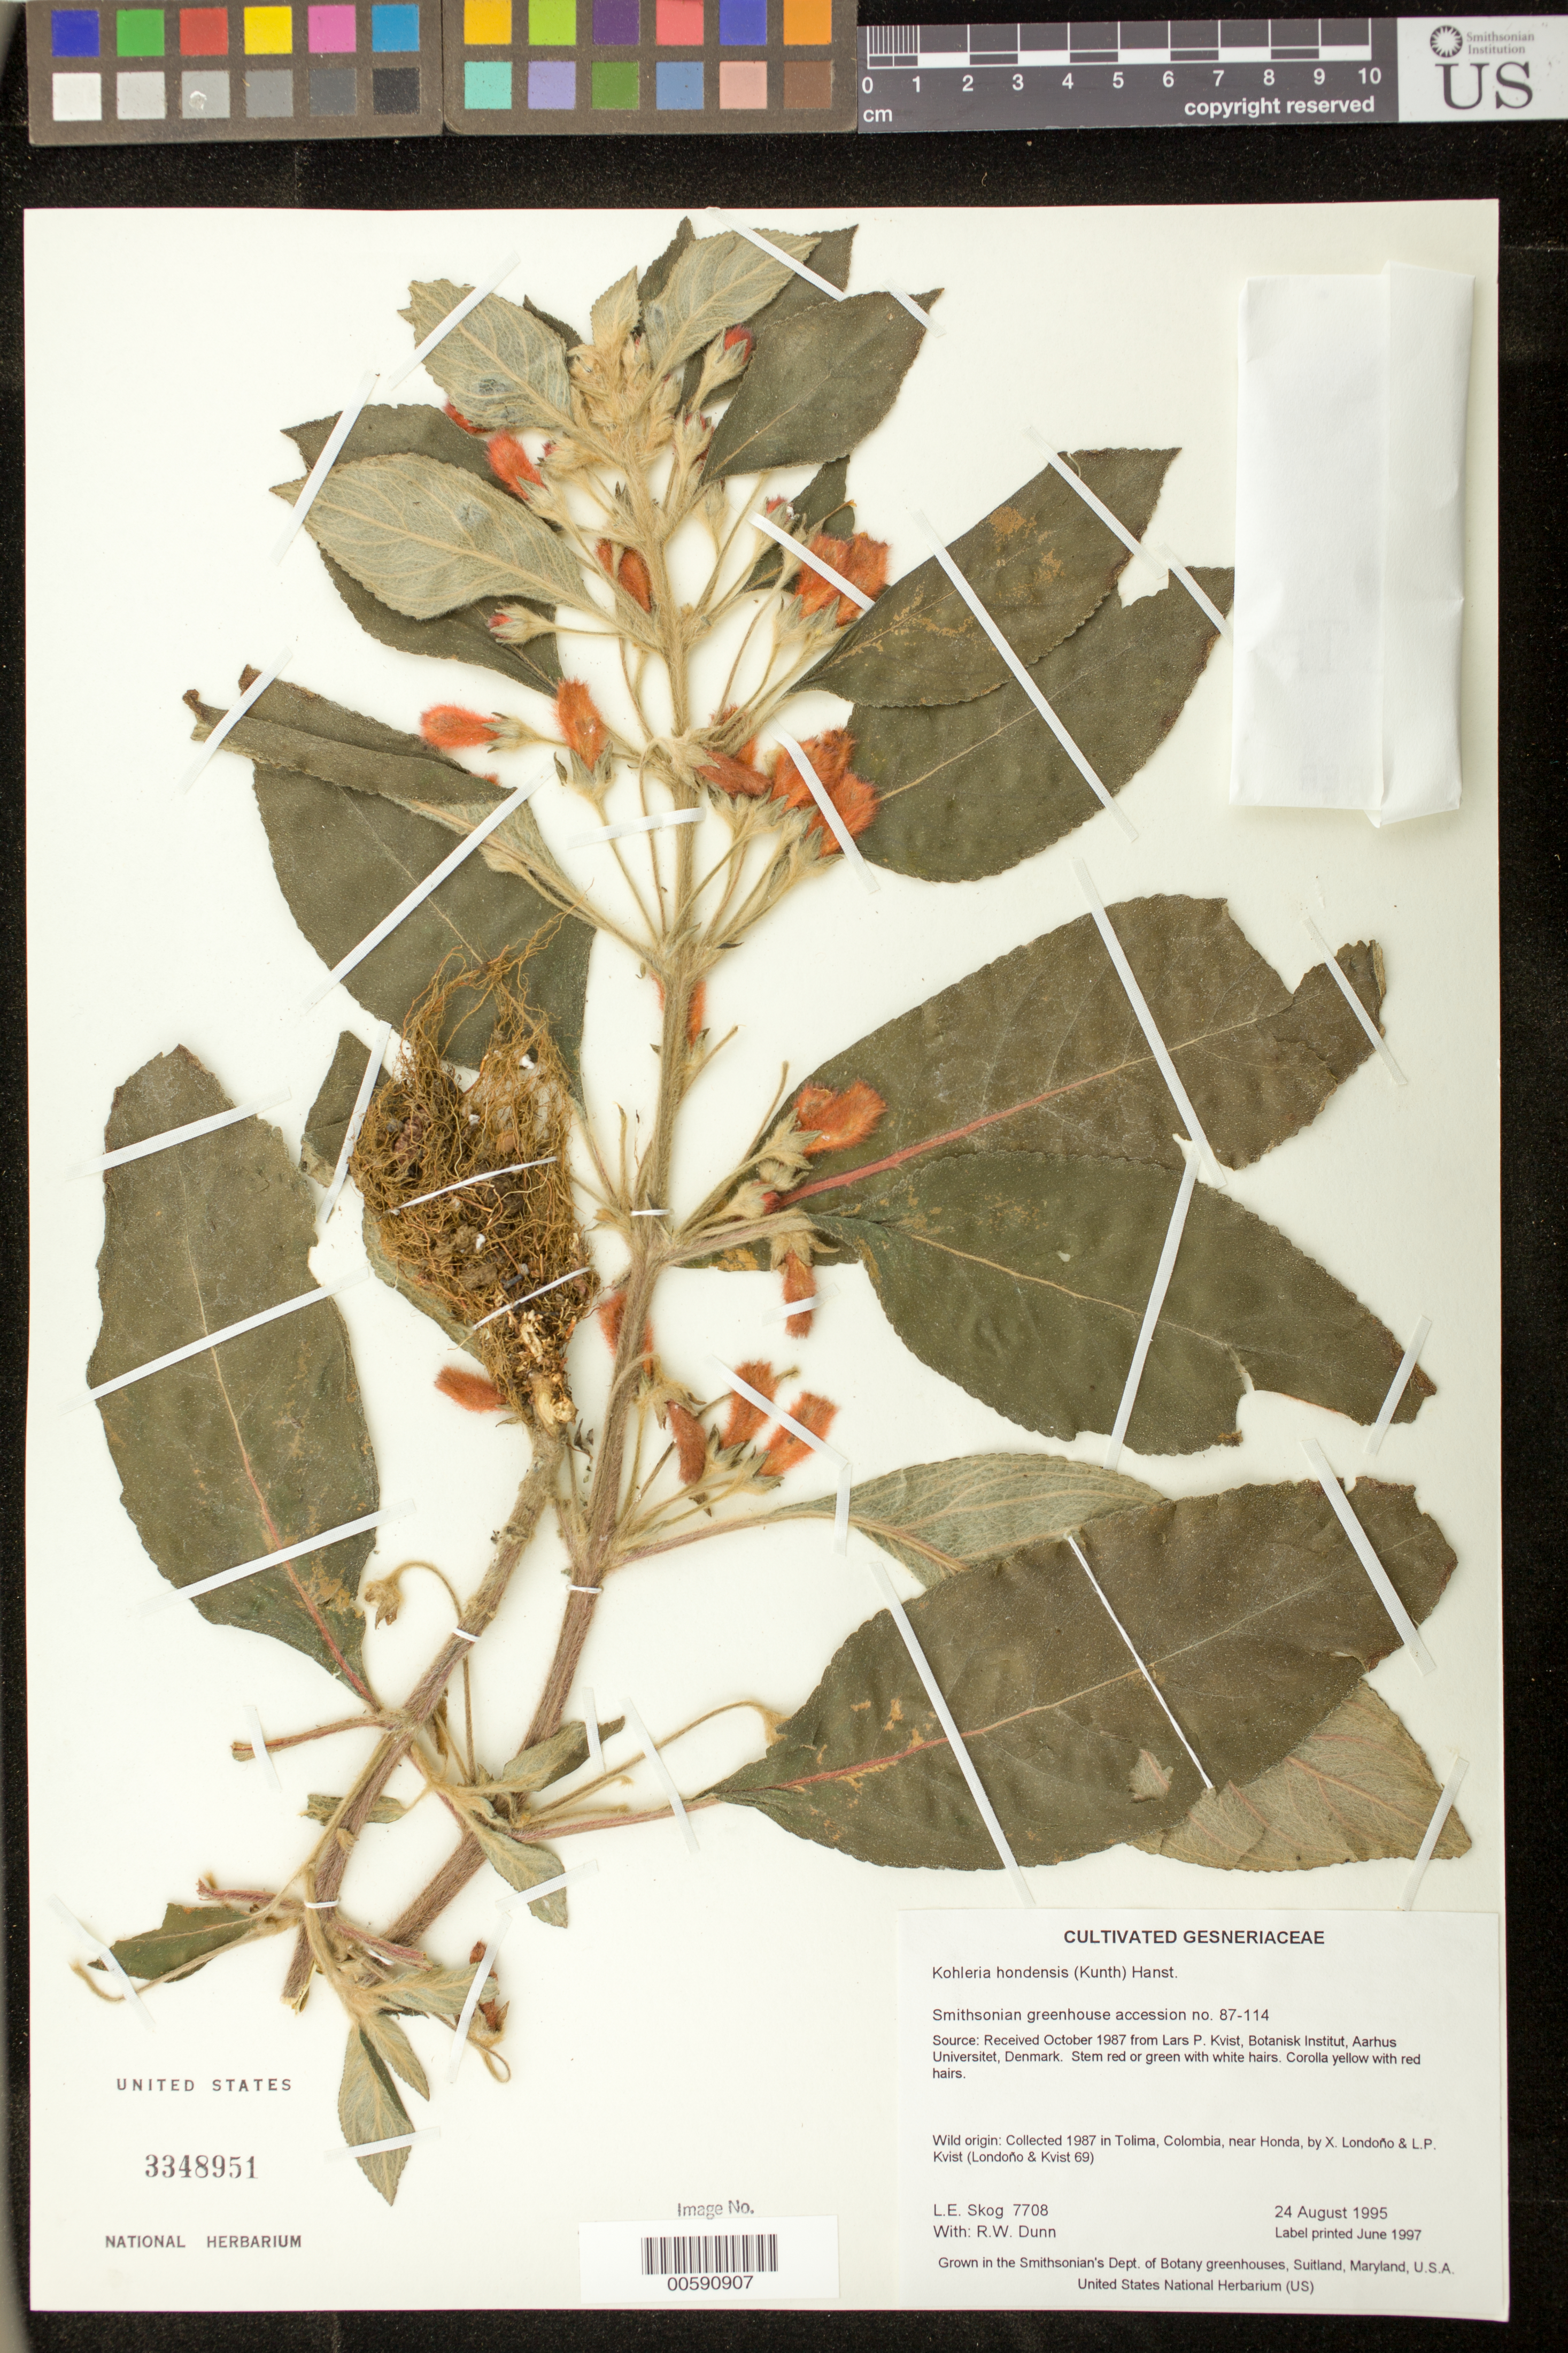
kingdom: Plantae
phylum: Tracheophyta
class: Magnoliopsida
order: Lamiales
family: Gesneriaceae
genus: Kohleria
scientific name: Kohleria hondensis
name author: (Kunth) Hanst.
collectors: L. E. Skog & R. Dunn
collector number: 7708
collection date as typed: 24 Aug 1995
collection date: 1995-08-24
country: Colombia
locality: Grown in the Smithsonian's Dept. of Botany greenhouses, Suitland, Maryland, U.S.A.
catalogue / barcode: US 3348951